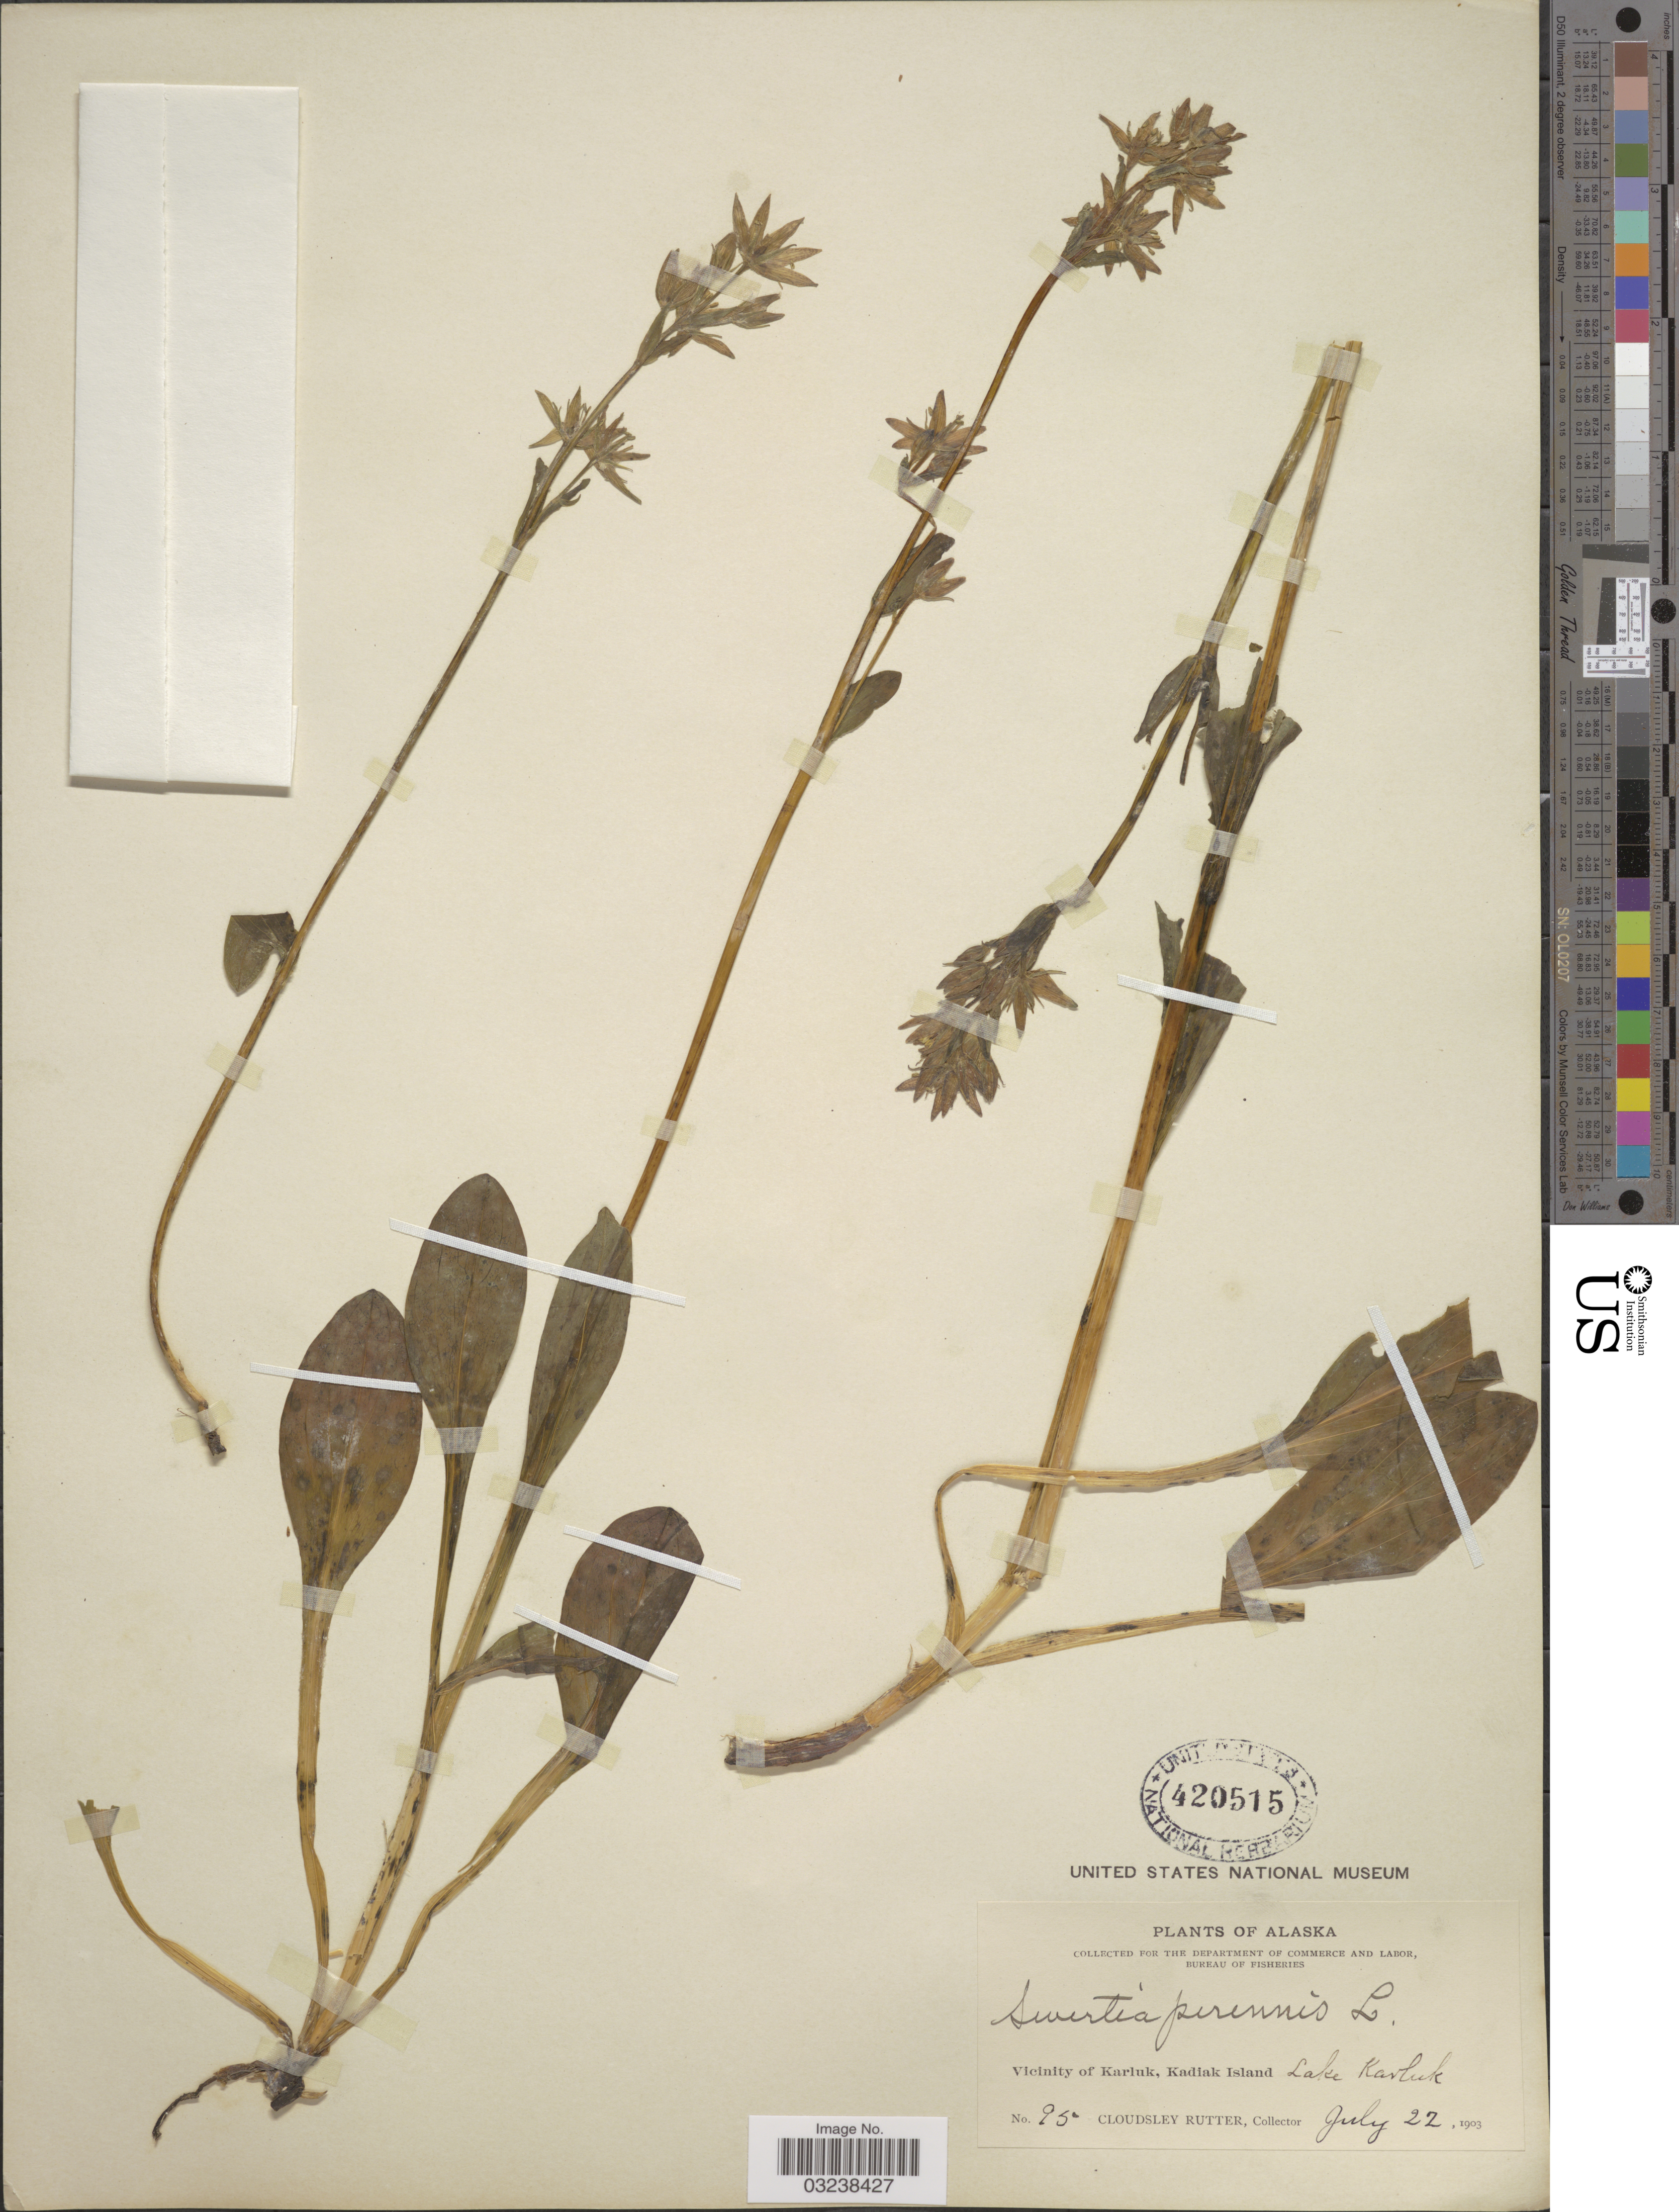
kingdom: Plantae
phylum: Tracheophyta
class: Magnoliopsida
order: Gentianales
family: Gentianaceae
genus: Swertia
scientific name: Swertia perennis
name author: L.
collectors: C. Rutter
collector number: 95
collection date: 1903-07-22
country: United States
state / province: Alaska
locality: Vicinity of Karluk, Kadiak Island. Lake Karluk.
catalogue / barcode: US 420515